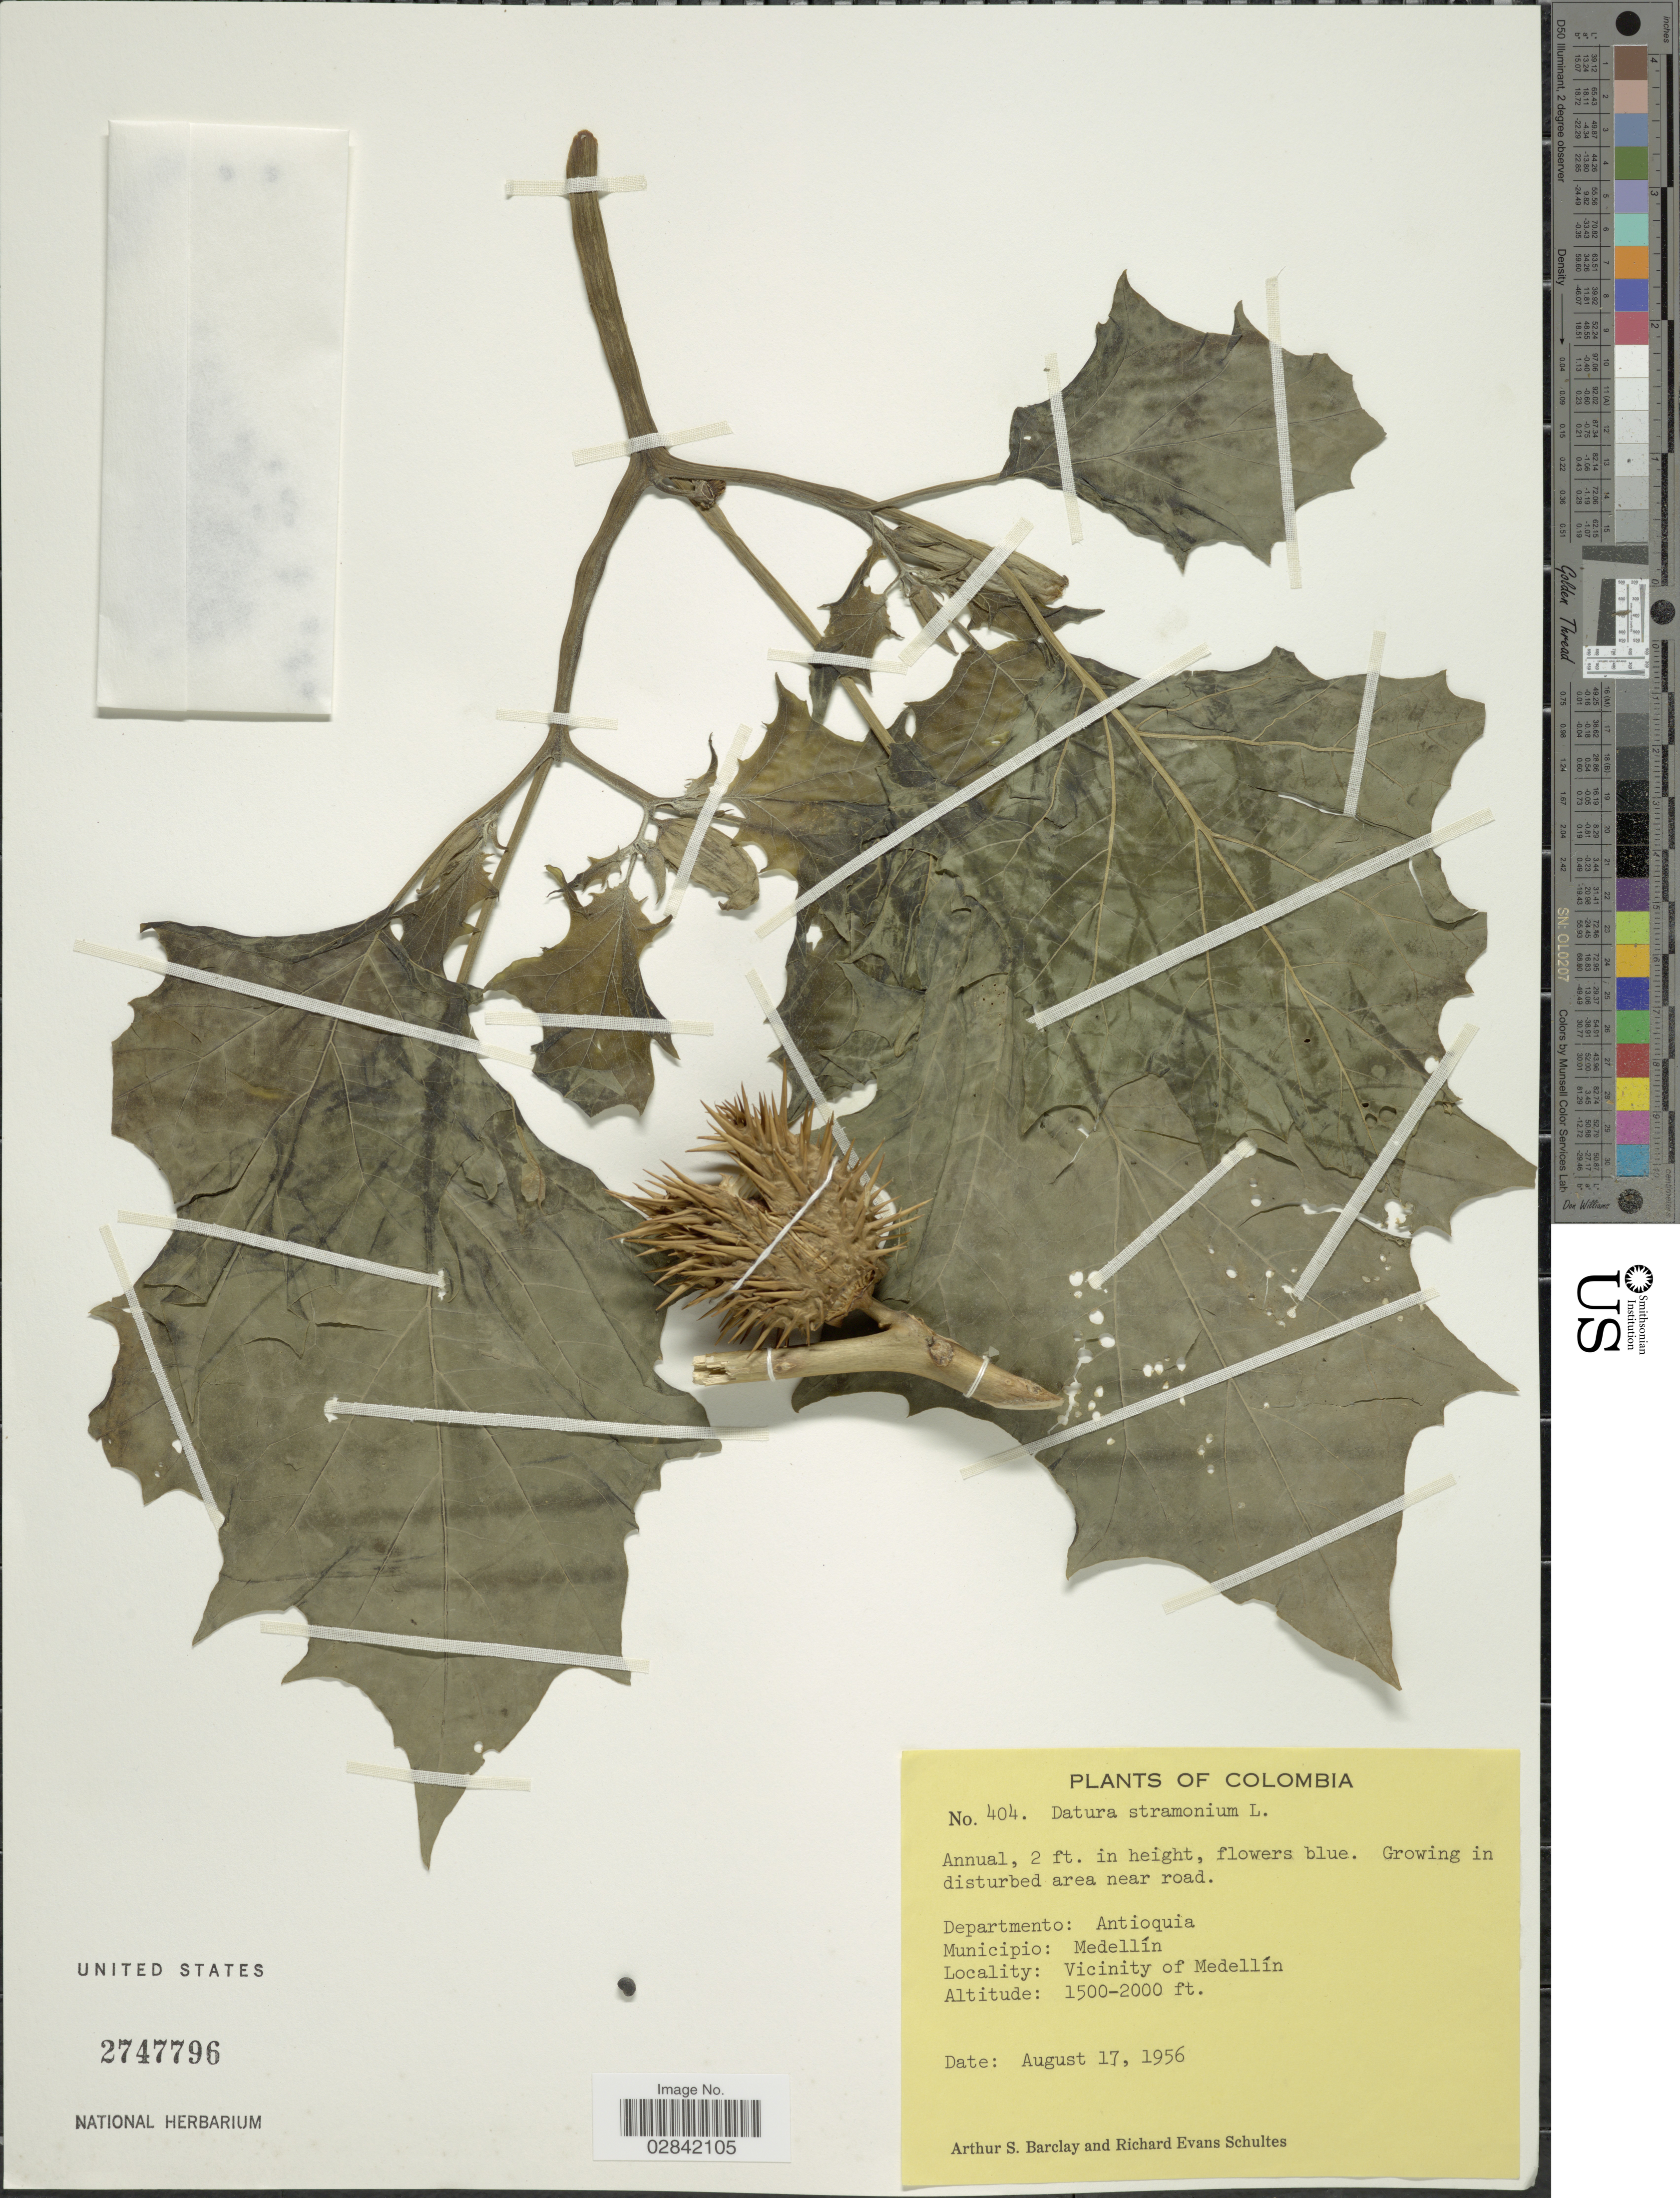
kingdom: Plantae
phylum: Tracheophyta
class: Magnoliopsida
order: Solanales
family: Solanaceae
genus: Datura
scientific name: Datura stramonium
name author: L.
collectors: A. S. Barclay & R. E. Schultes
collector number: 404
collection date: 1956-08-17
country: Colombia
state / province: Antioquia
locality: Departamento: Antioquia, Municipio: Medellín, Vicinity of Medellín.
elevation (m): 457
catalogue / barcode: US 2747796